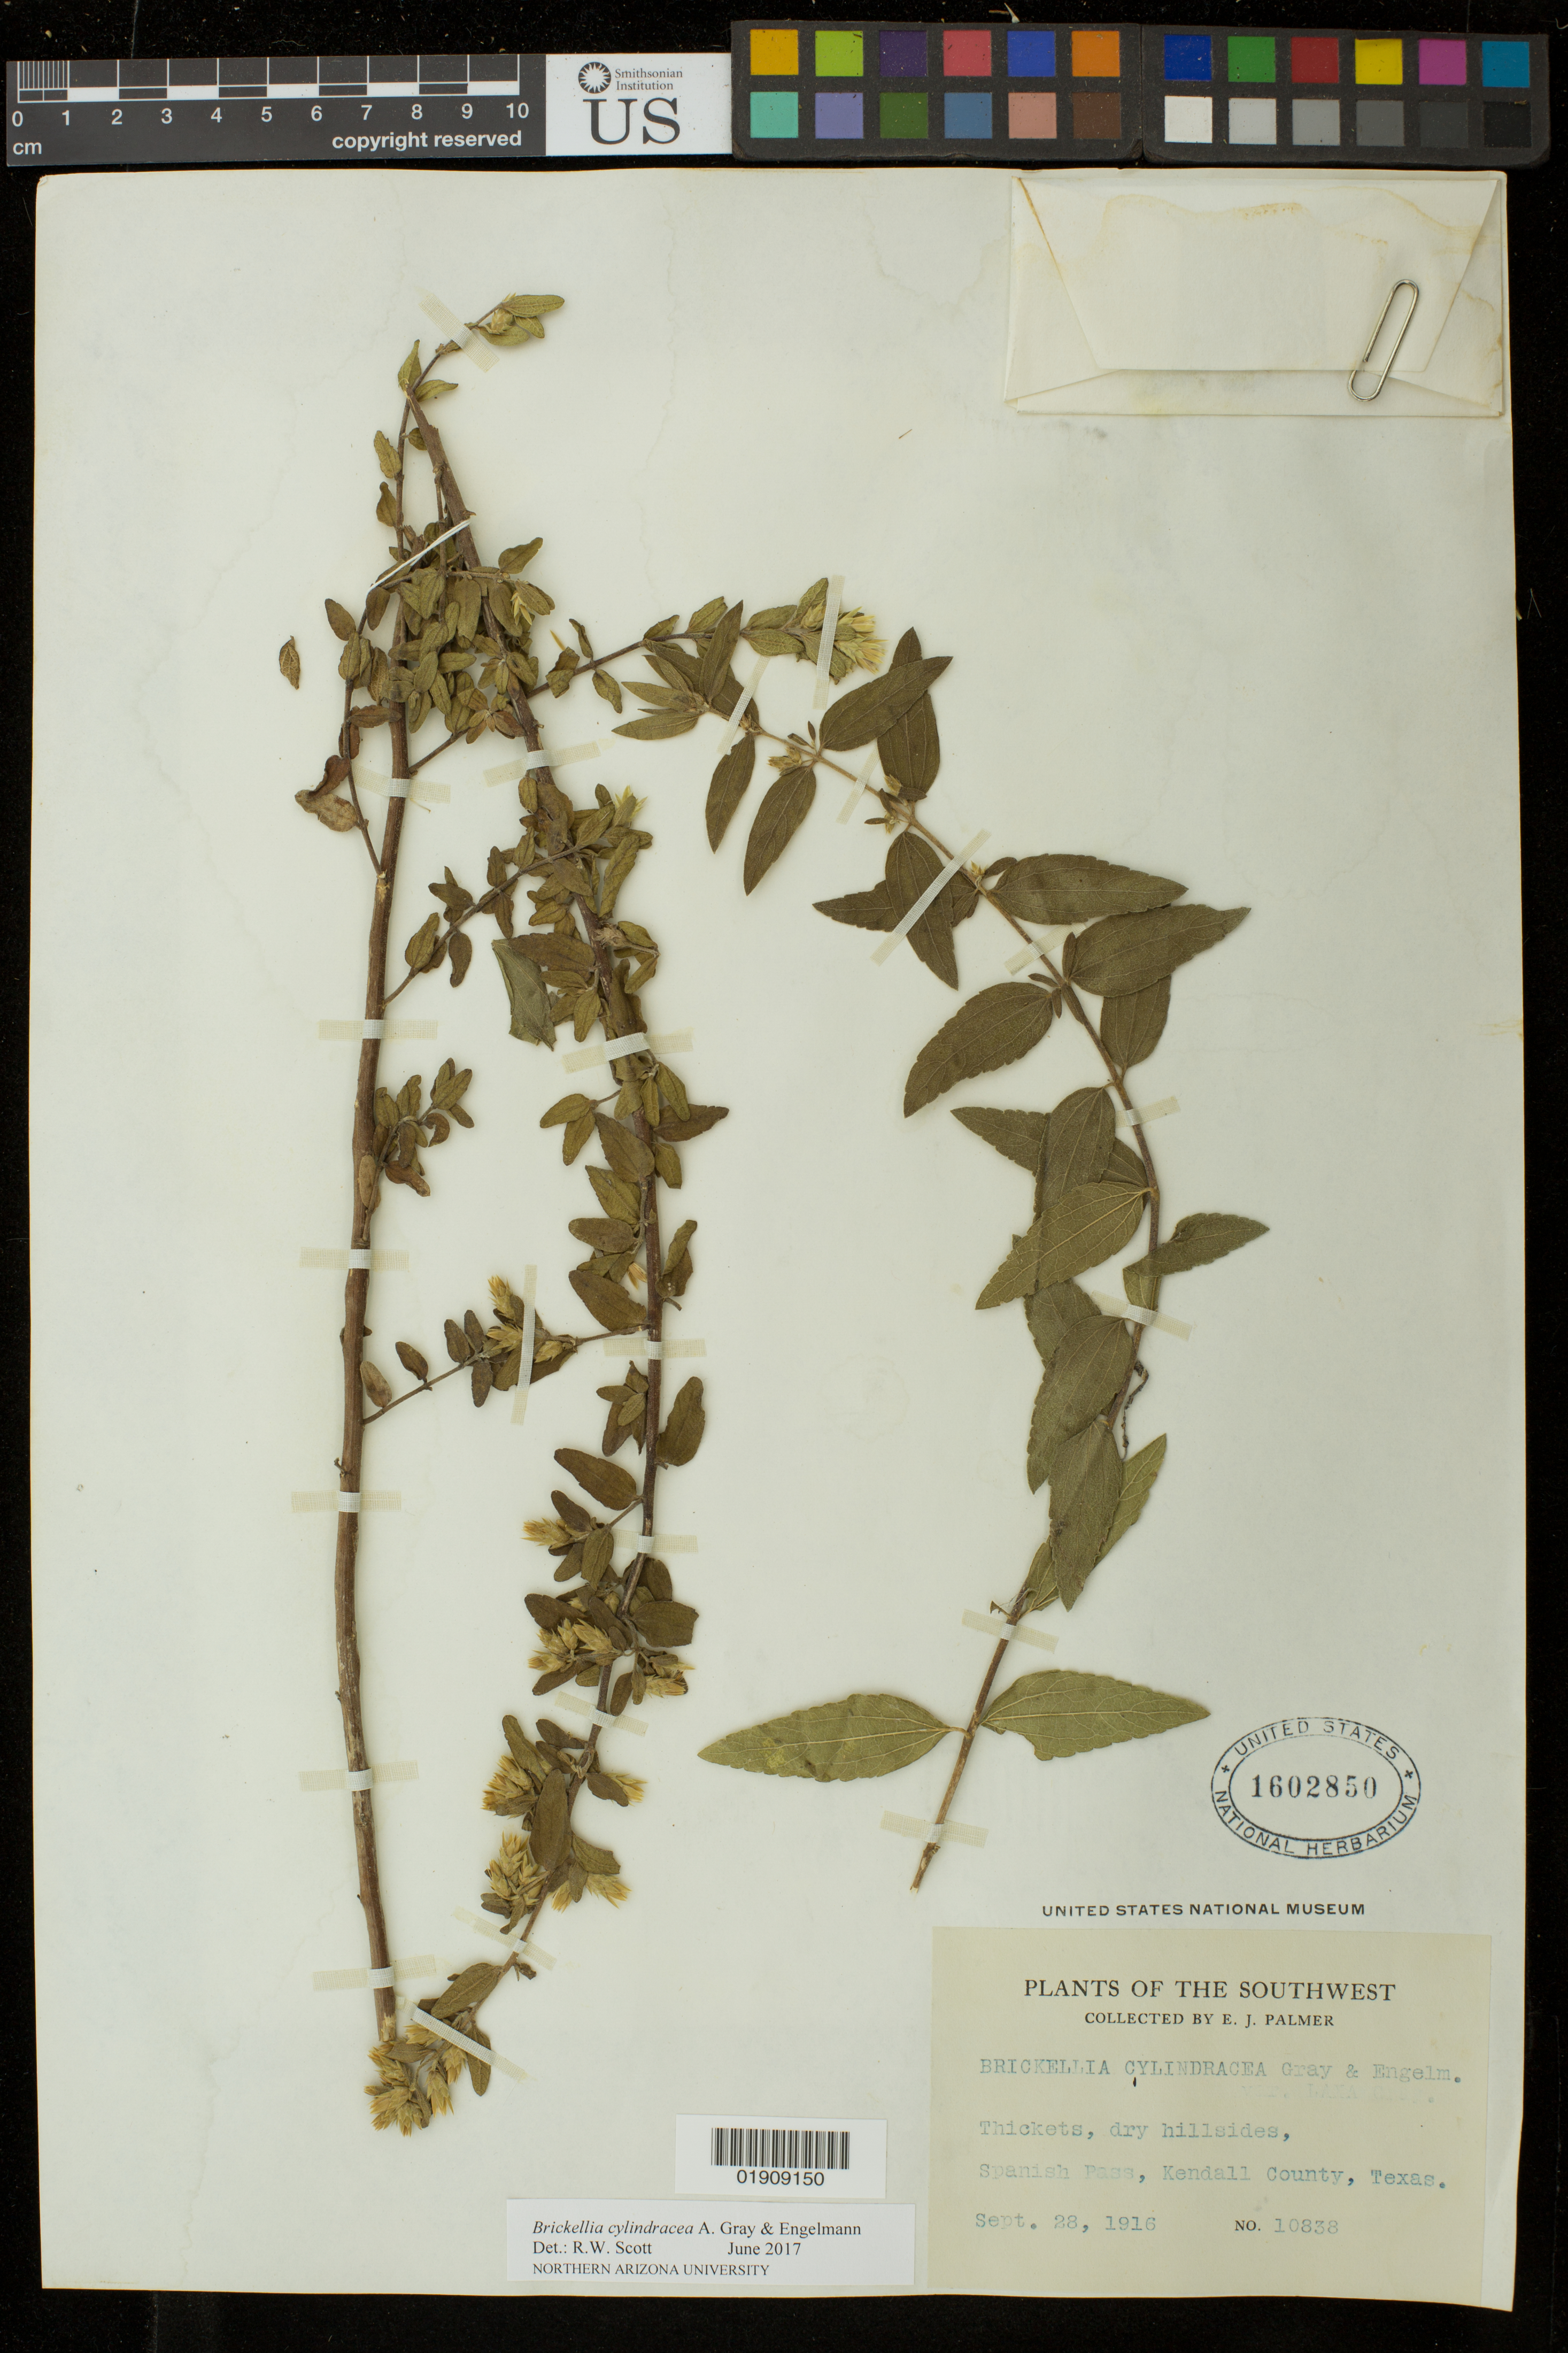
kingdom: Plantae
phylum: Tracheophyta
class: Magnoliopsida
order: Asterales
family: Asteraceae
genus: Brickellia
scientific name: Brickellia cylindracea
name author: A. Gray & Engelm. in A. Gray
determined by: Scott, Randall W., (ASC), Northern Arizona University (UNITED STATES)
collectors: E. J. Palmer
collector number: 10838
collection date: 1916-09-28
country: United States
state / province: Texas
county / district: Kendall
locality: The Southwest, Spanish Pass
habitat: Thickets, dry hillsides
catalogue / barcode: US 1602850